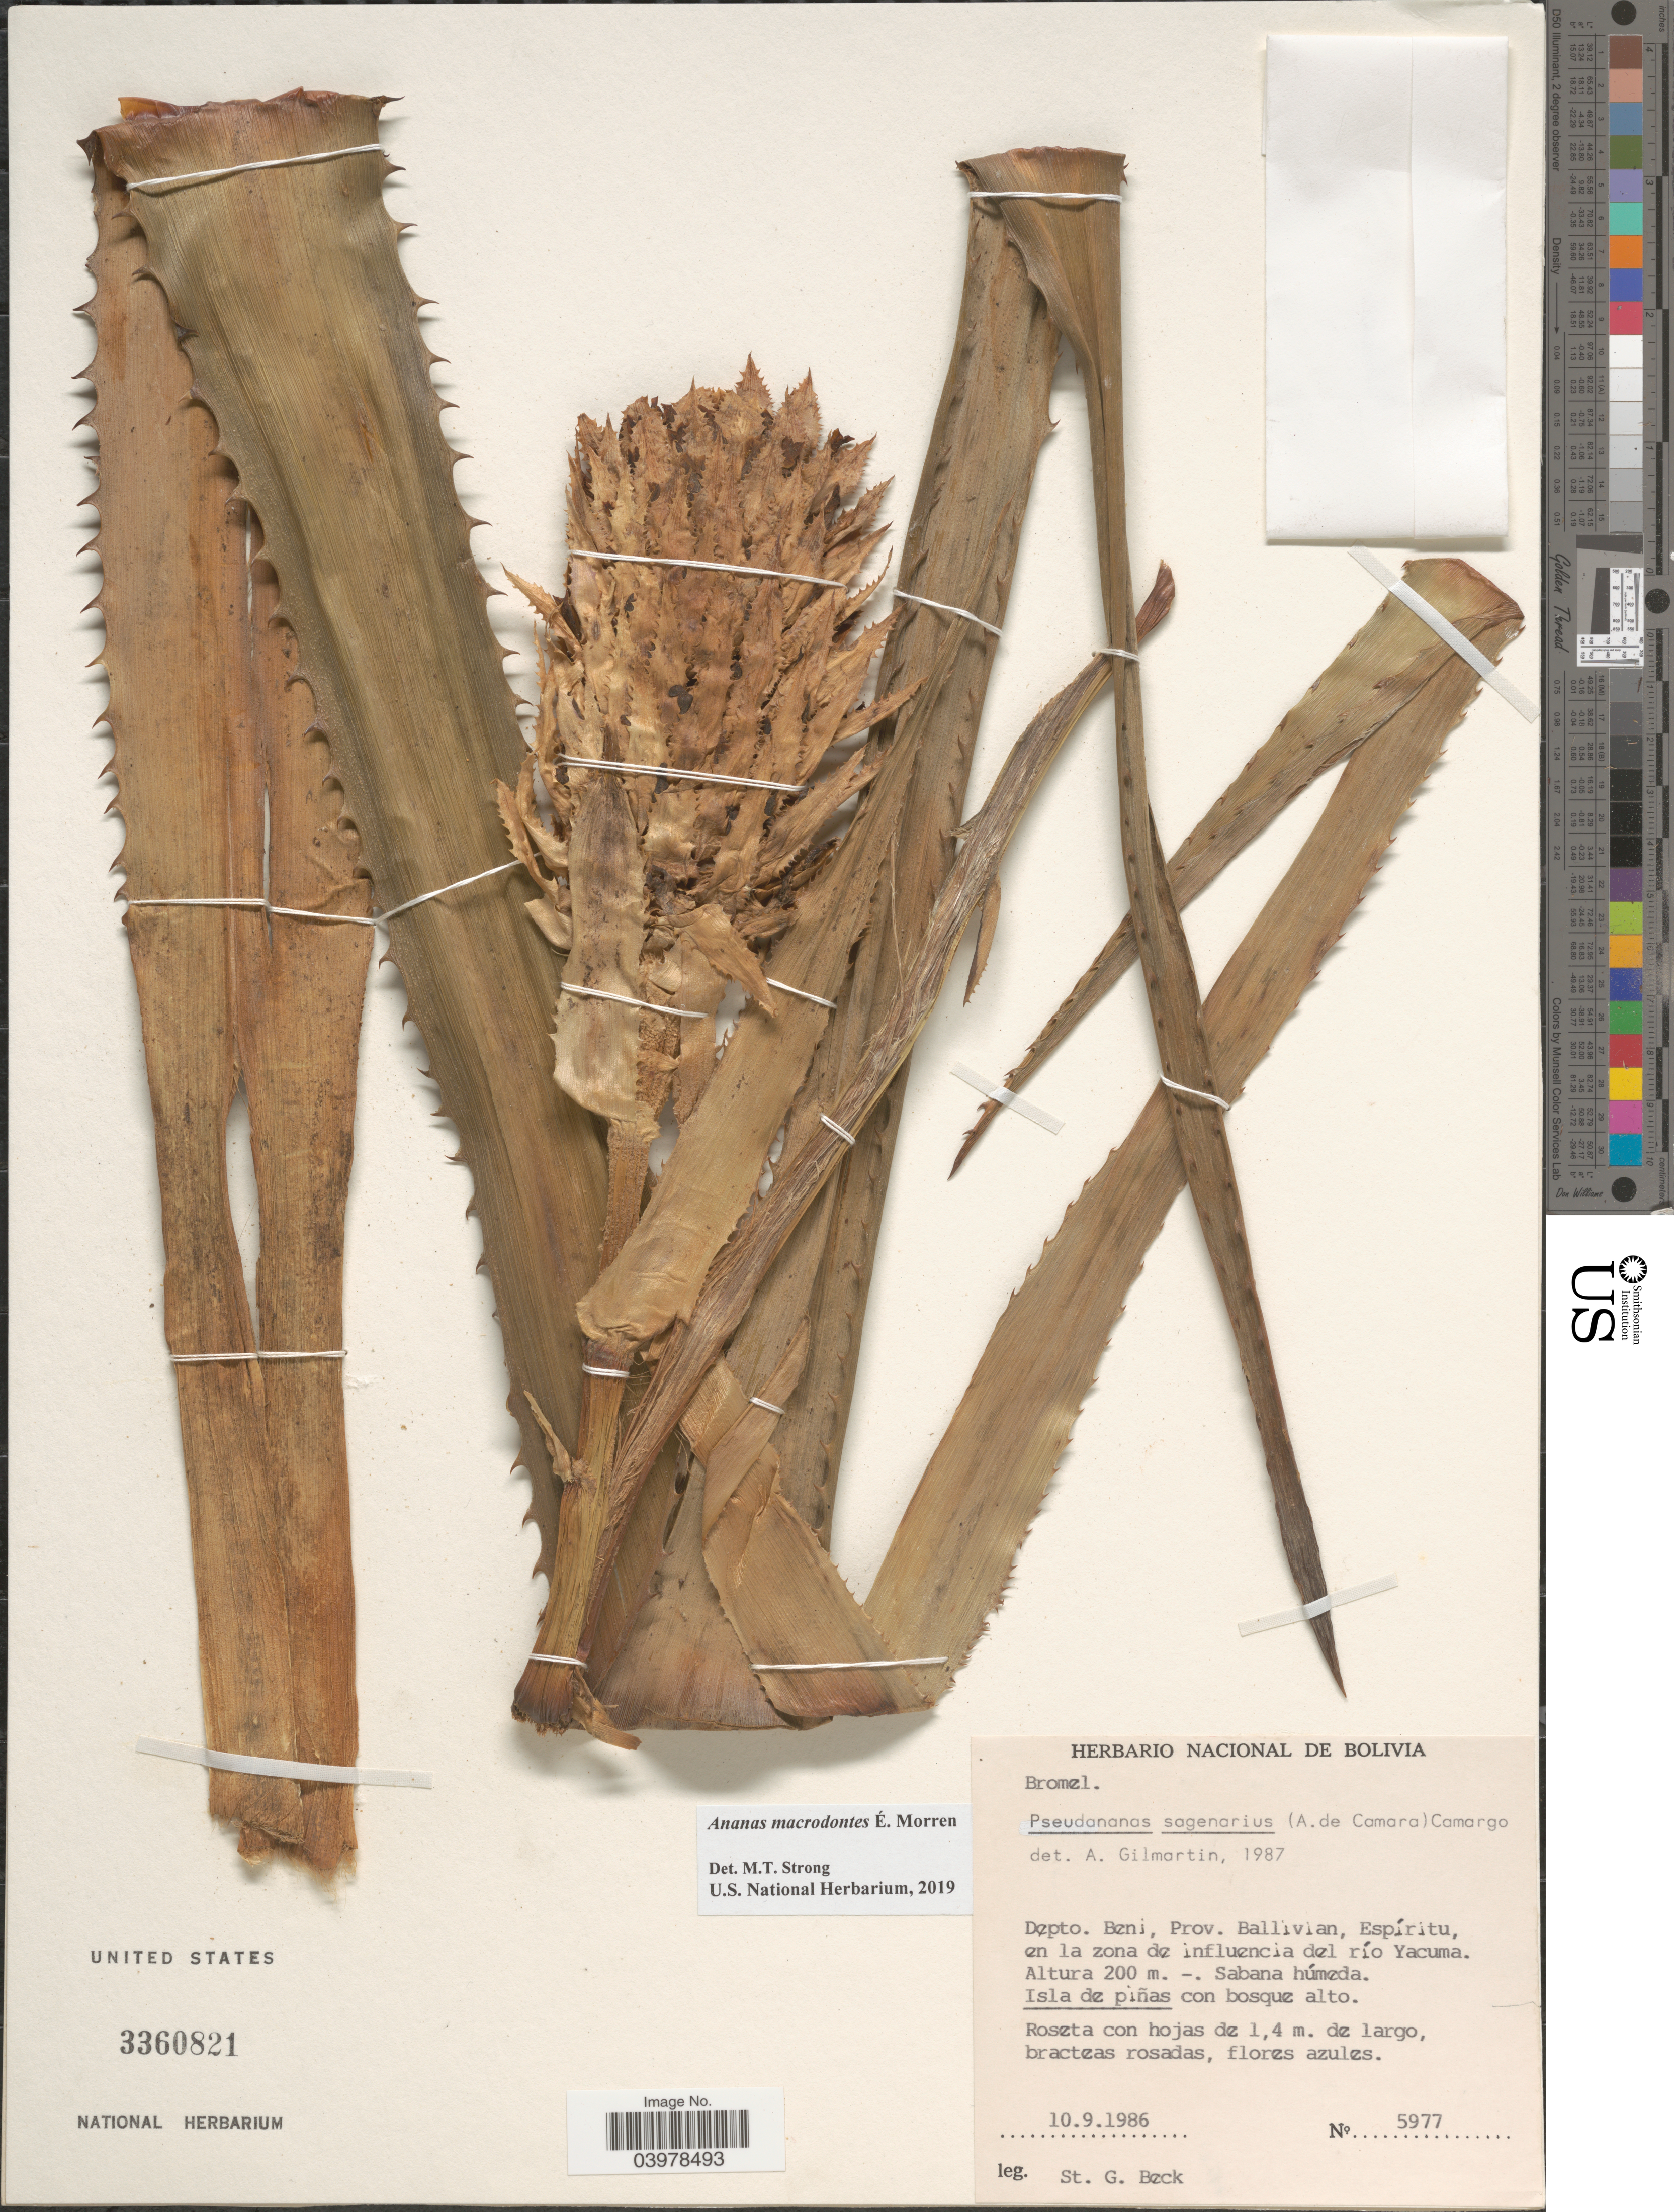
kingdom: Plantae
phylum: Tracheophyta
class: Liliopsida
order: Poales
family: Bromeliaceae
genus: Ananas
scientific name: Ananas macrodontes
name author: É. Morren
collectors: S. G. Beck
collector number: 5977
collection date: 1986-09-10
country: Bolivia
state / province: Beni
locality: Depto. Beni, Prov. Ballivian, Espíritu, en la zona de influencia del río Yacuma.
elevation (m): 200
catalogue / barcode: US 3360821